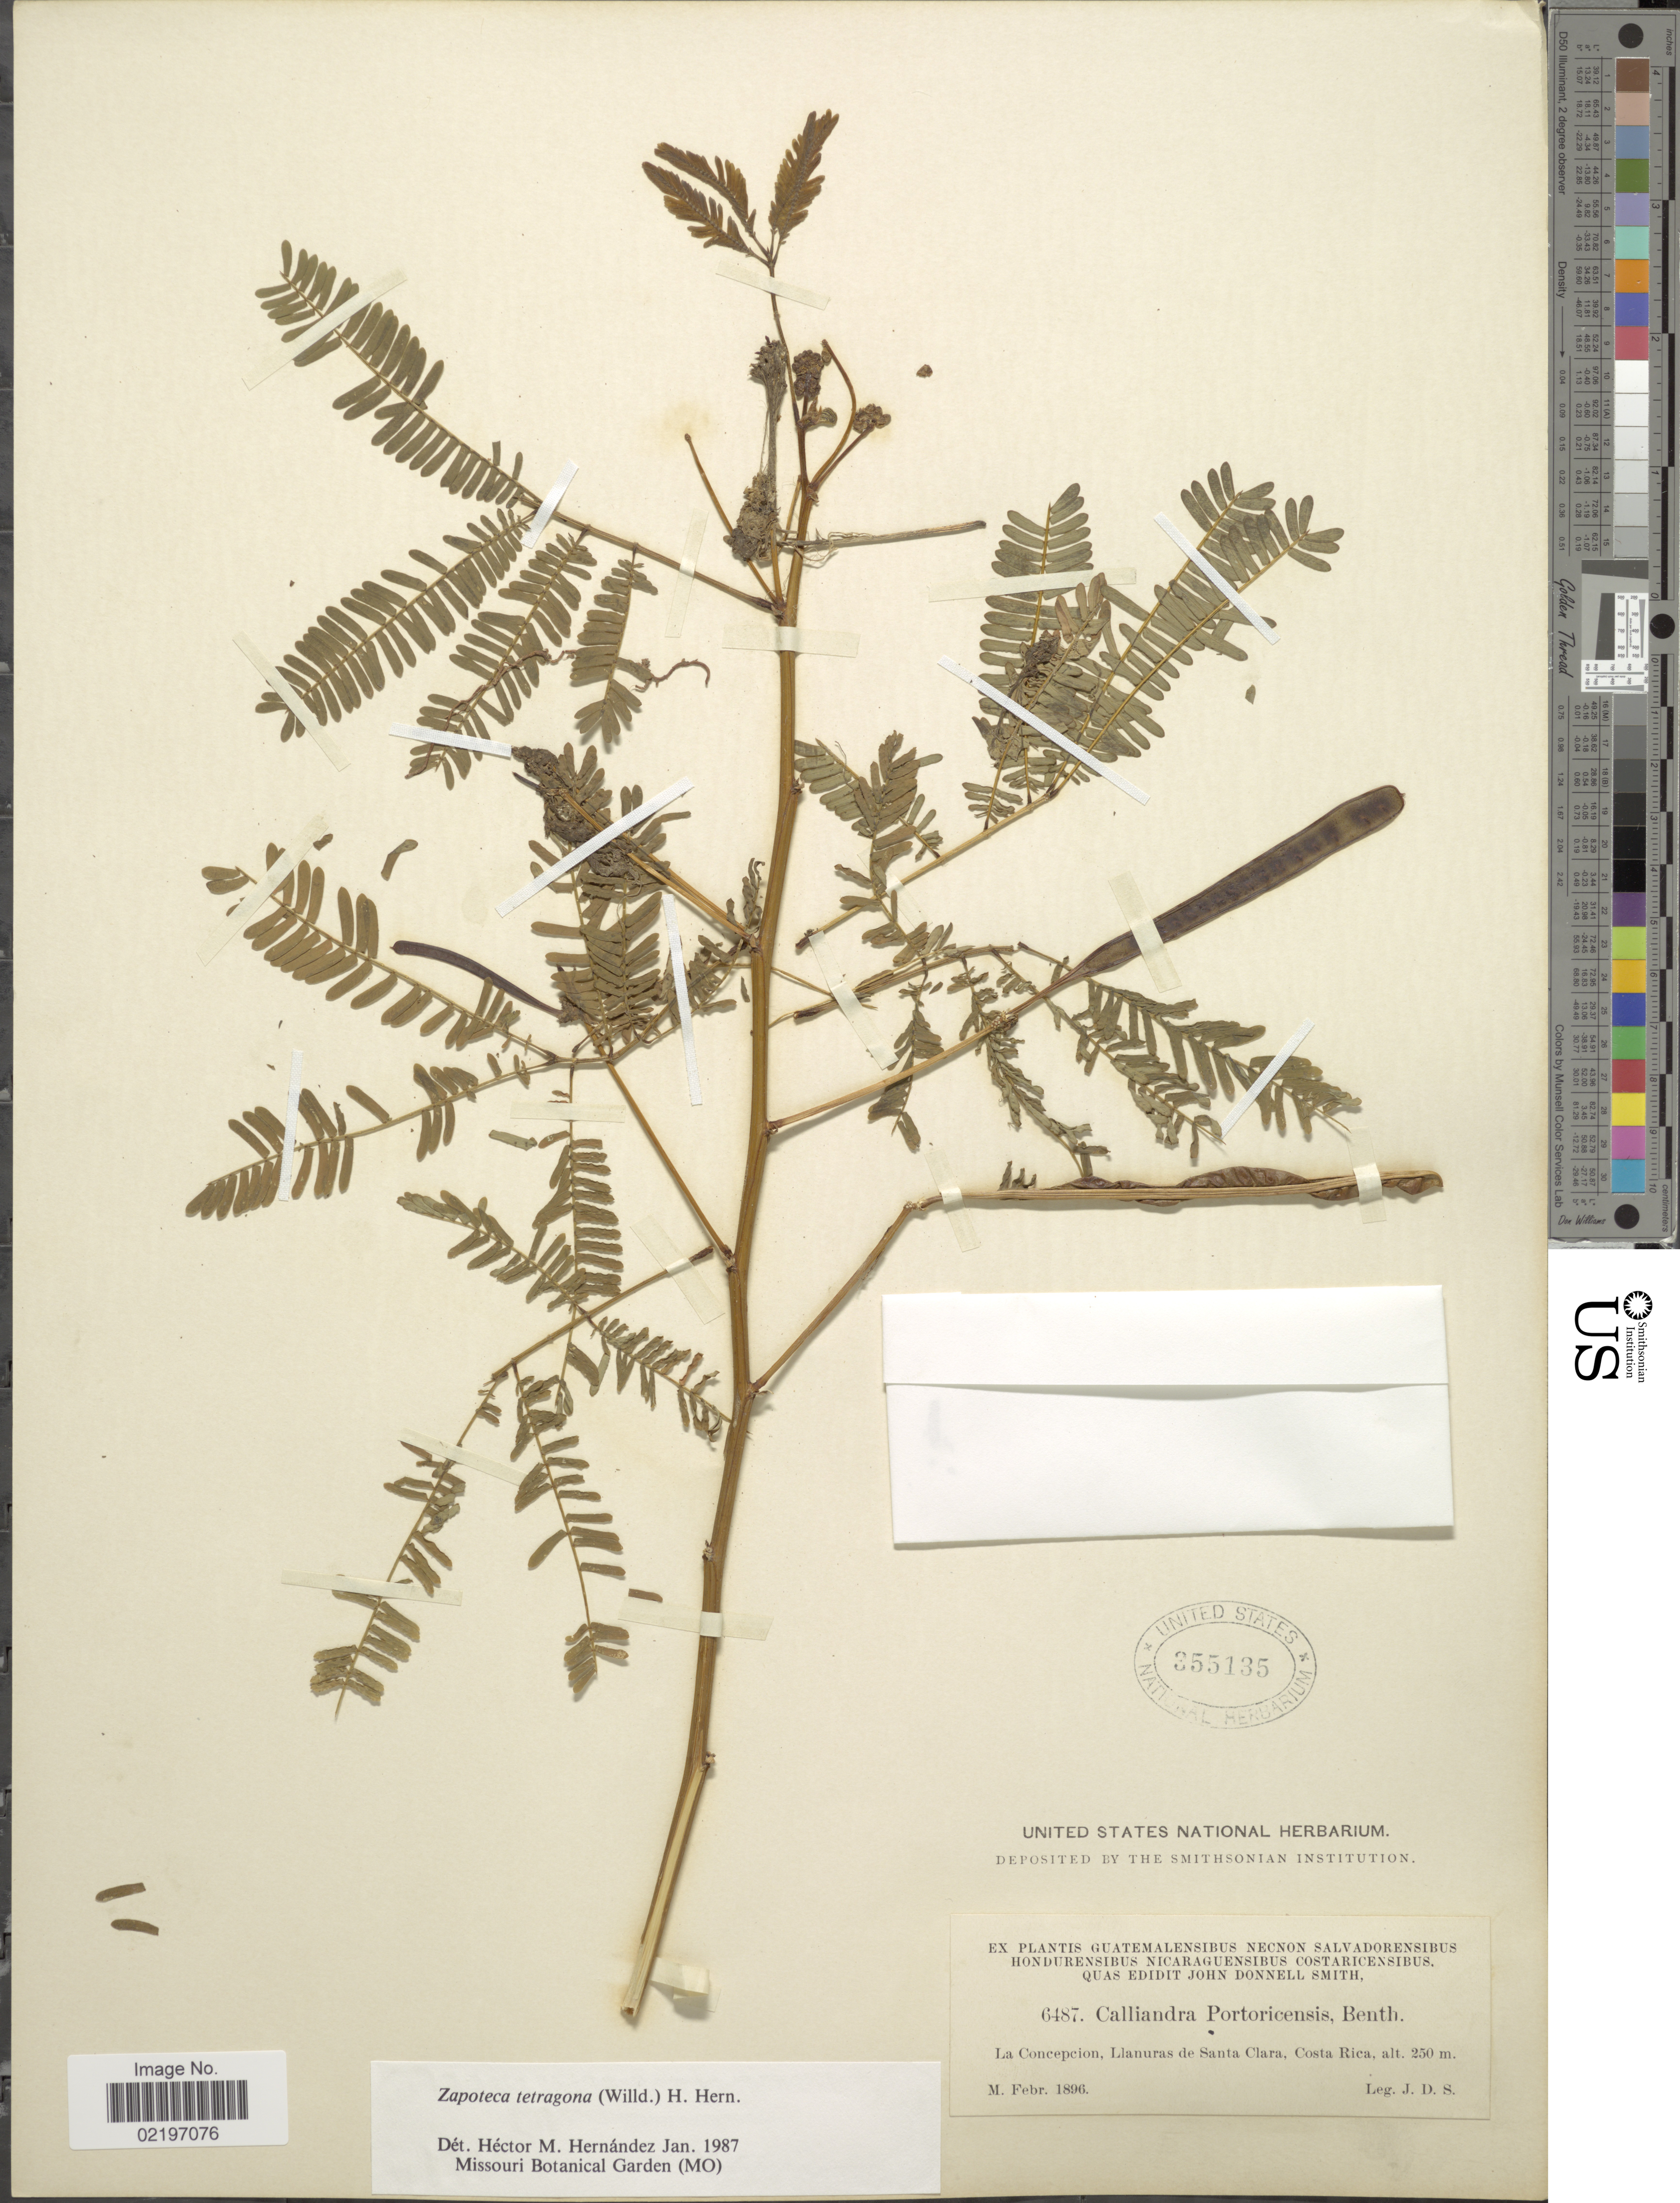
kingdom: Plantae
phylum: Tracheophyta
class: Magnoliopsida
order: Fabales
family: Fabaceae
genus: Zapoteca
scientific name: Zapoteca tetragona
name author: (Willd.) H.M. Hern.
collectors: J. Donnell Smith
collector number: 6487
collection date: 1896-02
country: Costa Rica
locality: La Concepcion, Llanuras de Santa Clara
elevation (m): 250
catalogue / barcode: US 355135